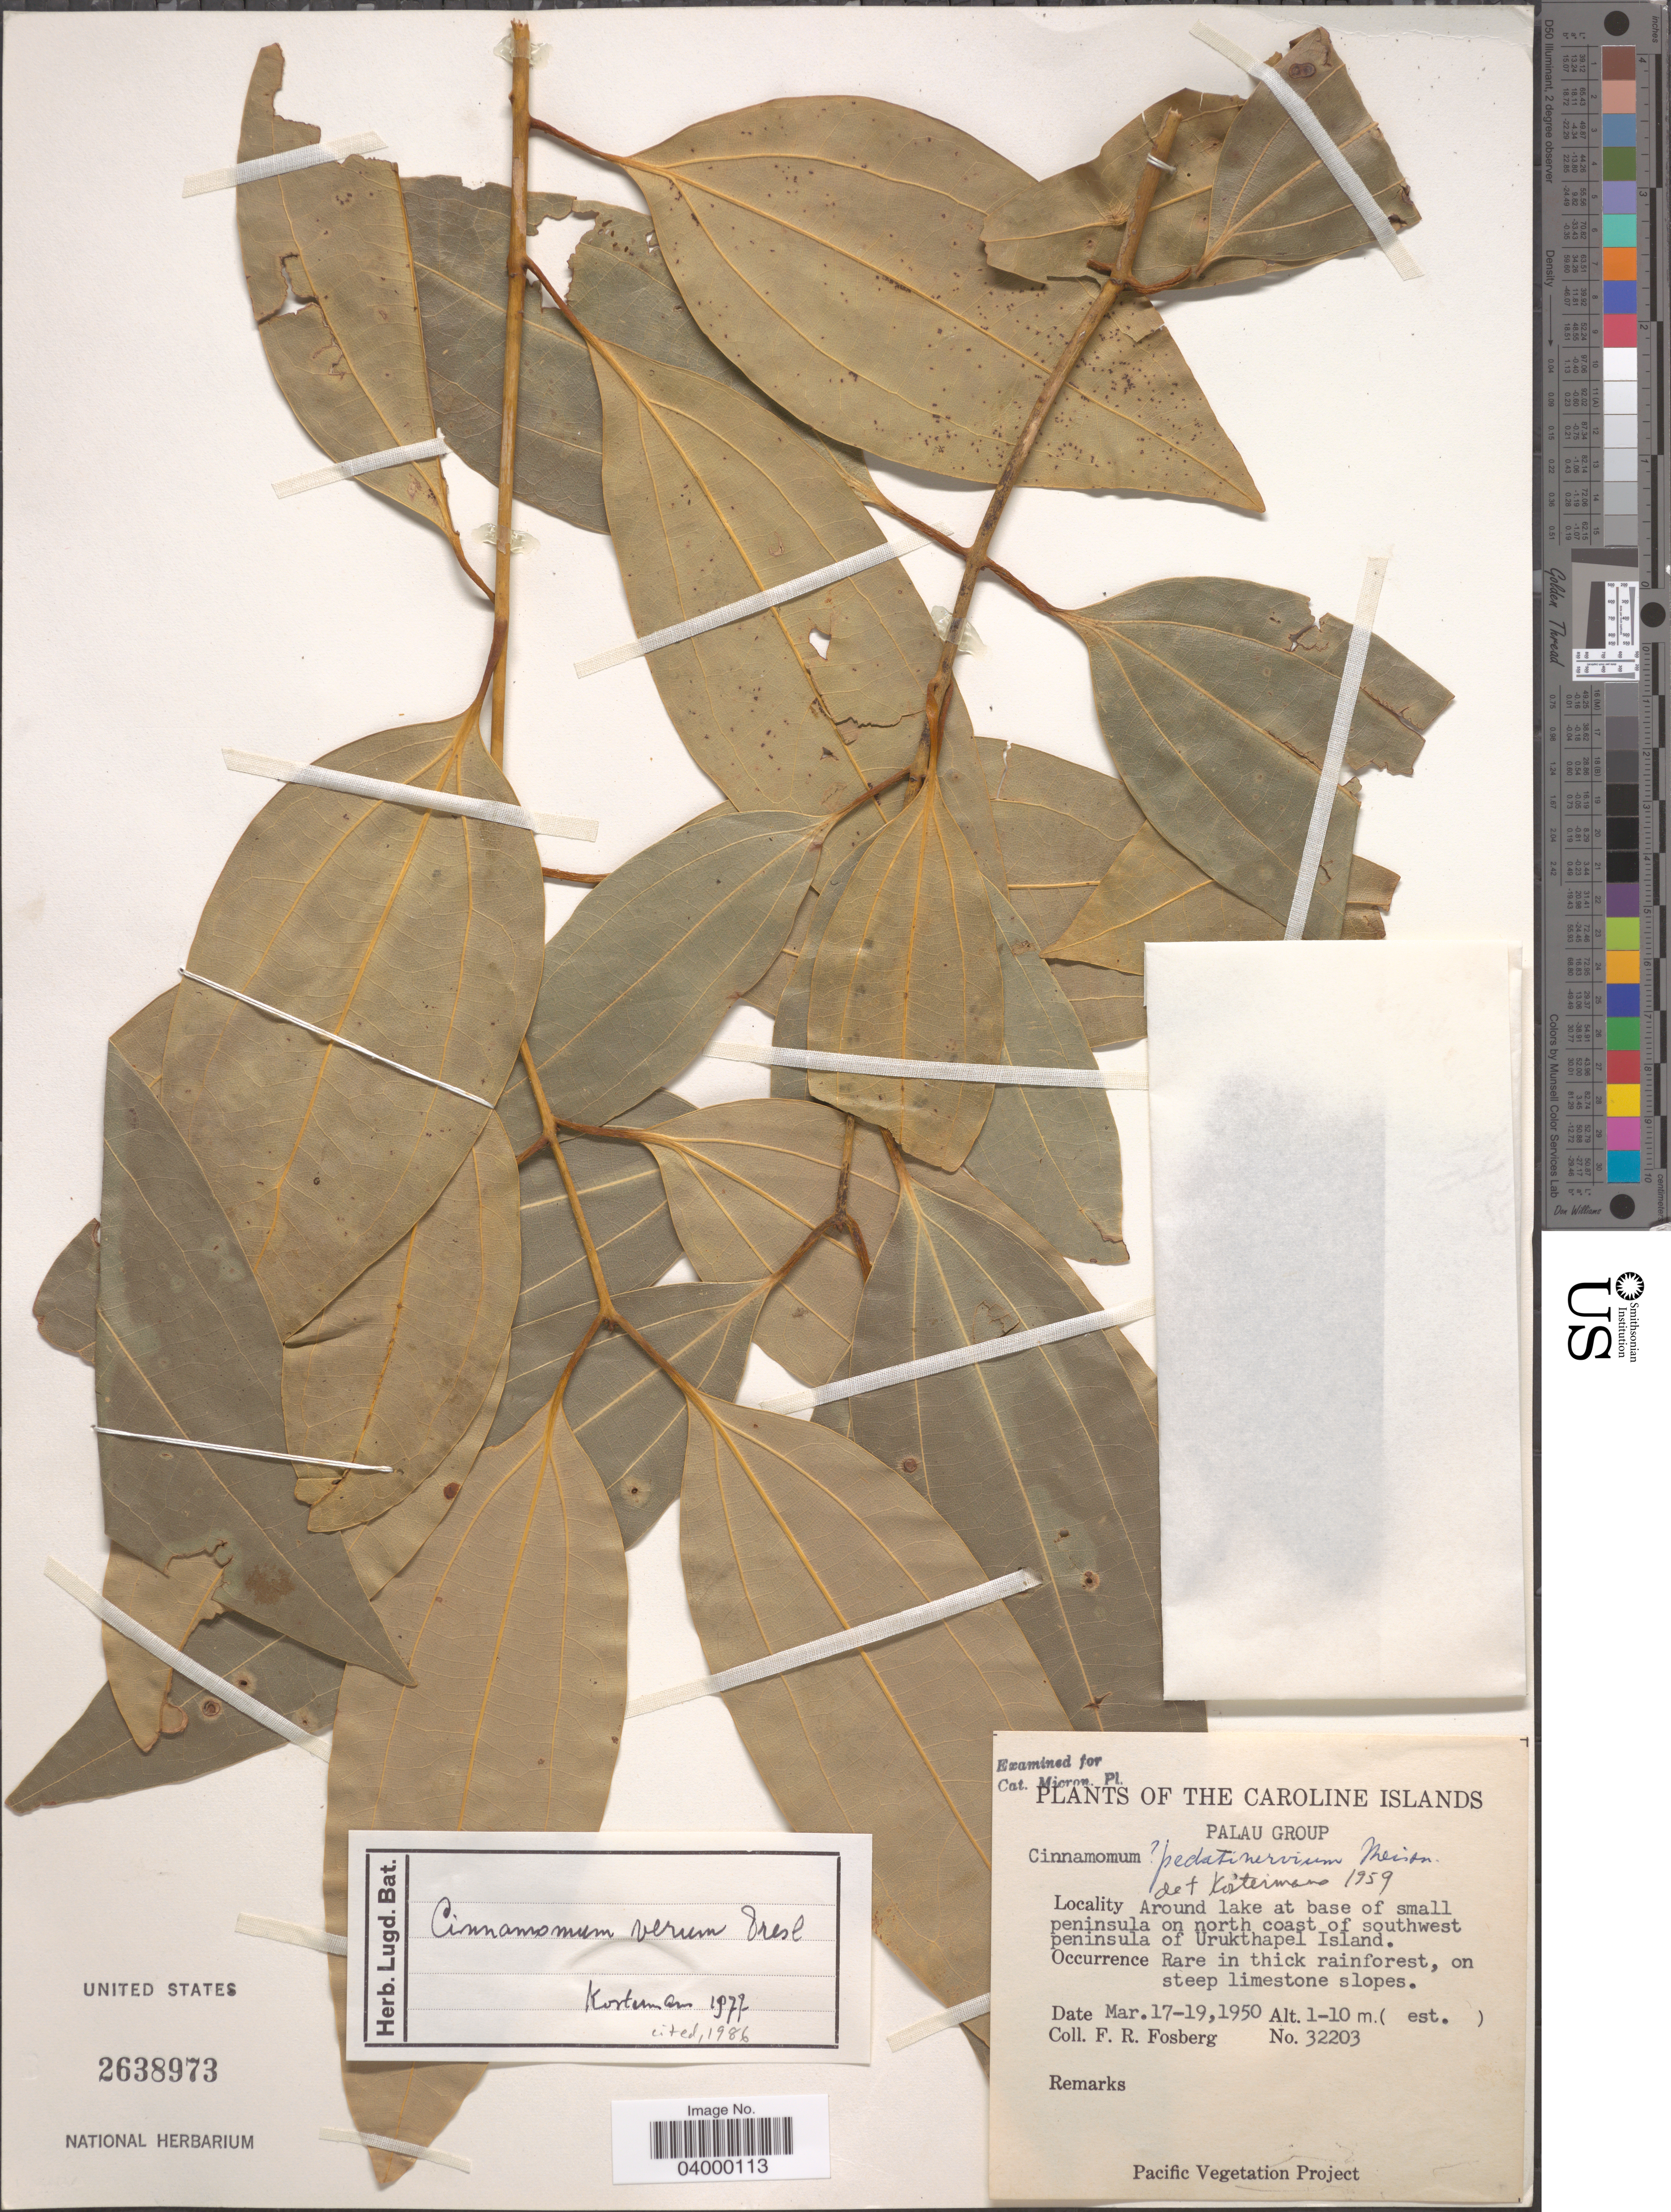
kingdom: Plantae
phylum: Tracheophyta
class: Magnoliopsida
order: Laurales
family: Lauraceae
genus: Cinnamomum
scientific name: Cinnamomum verum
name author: J. Presl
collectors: F. R. Fosberg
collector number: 32203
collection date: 1950-03-17/1950-03-19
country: Palau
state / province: Koror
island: Ngeruktabel [Urukthapel]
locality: The Caroline Islands. Palau Group. Around lake at base of small peninsula on north coast of southwest peninsula of Urukthapel Island.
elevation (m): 1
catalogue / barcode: US 2638973